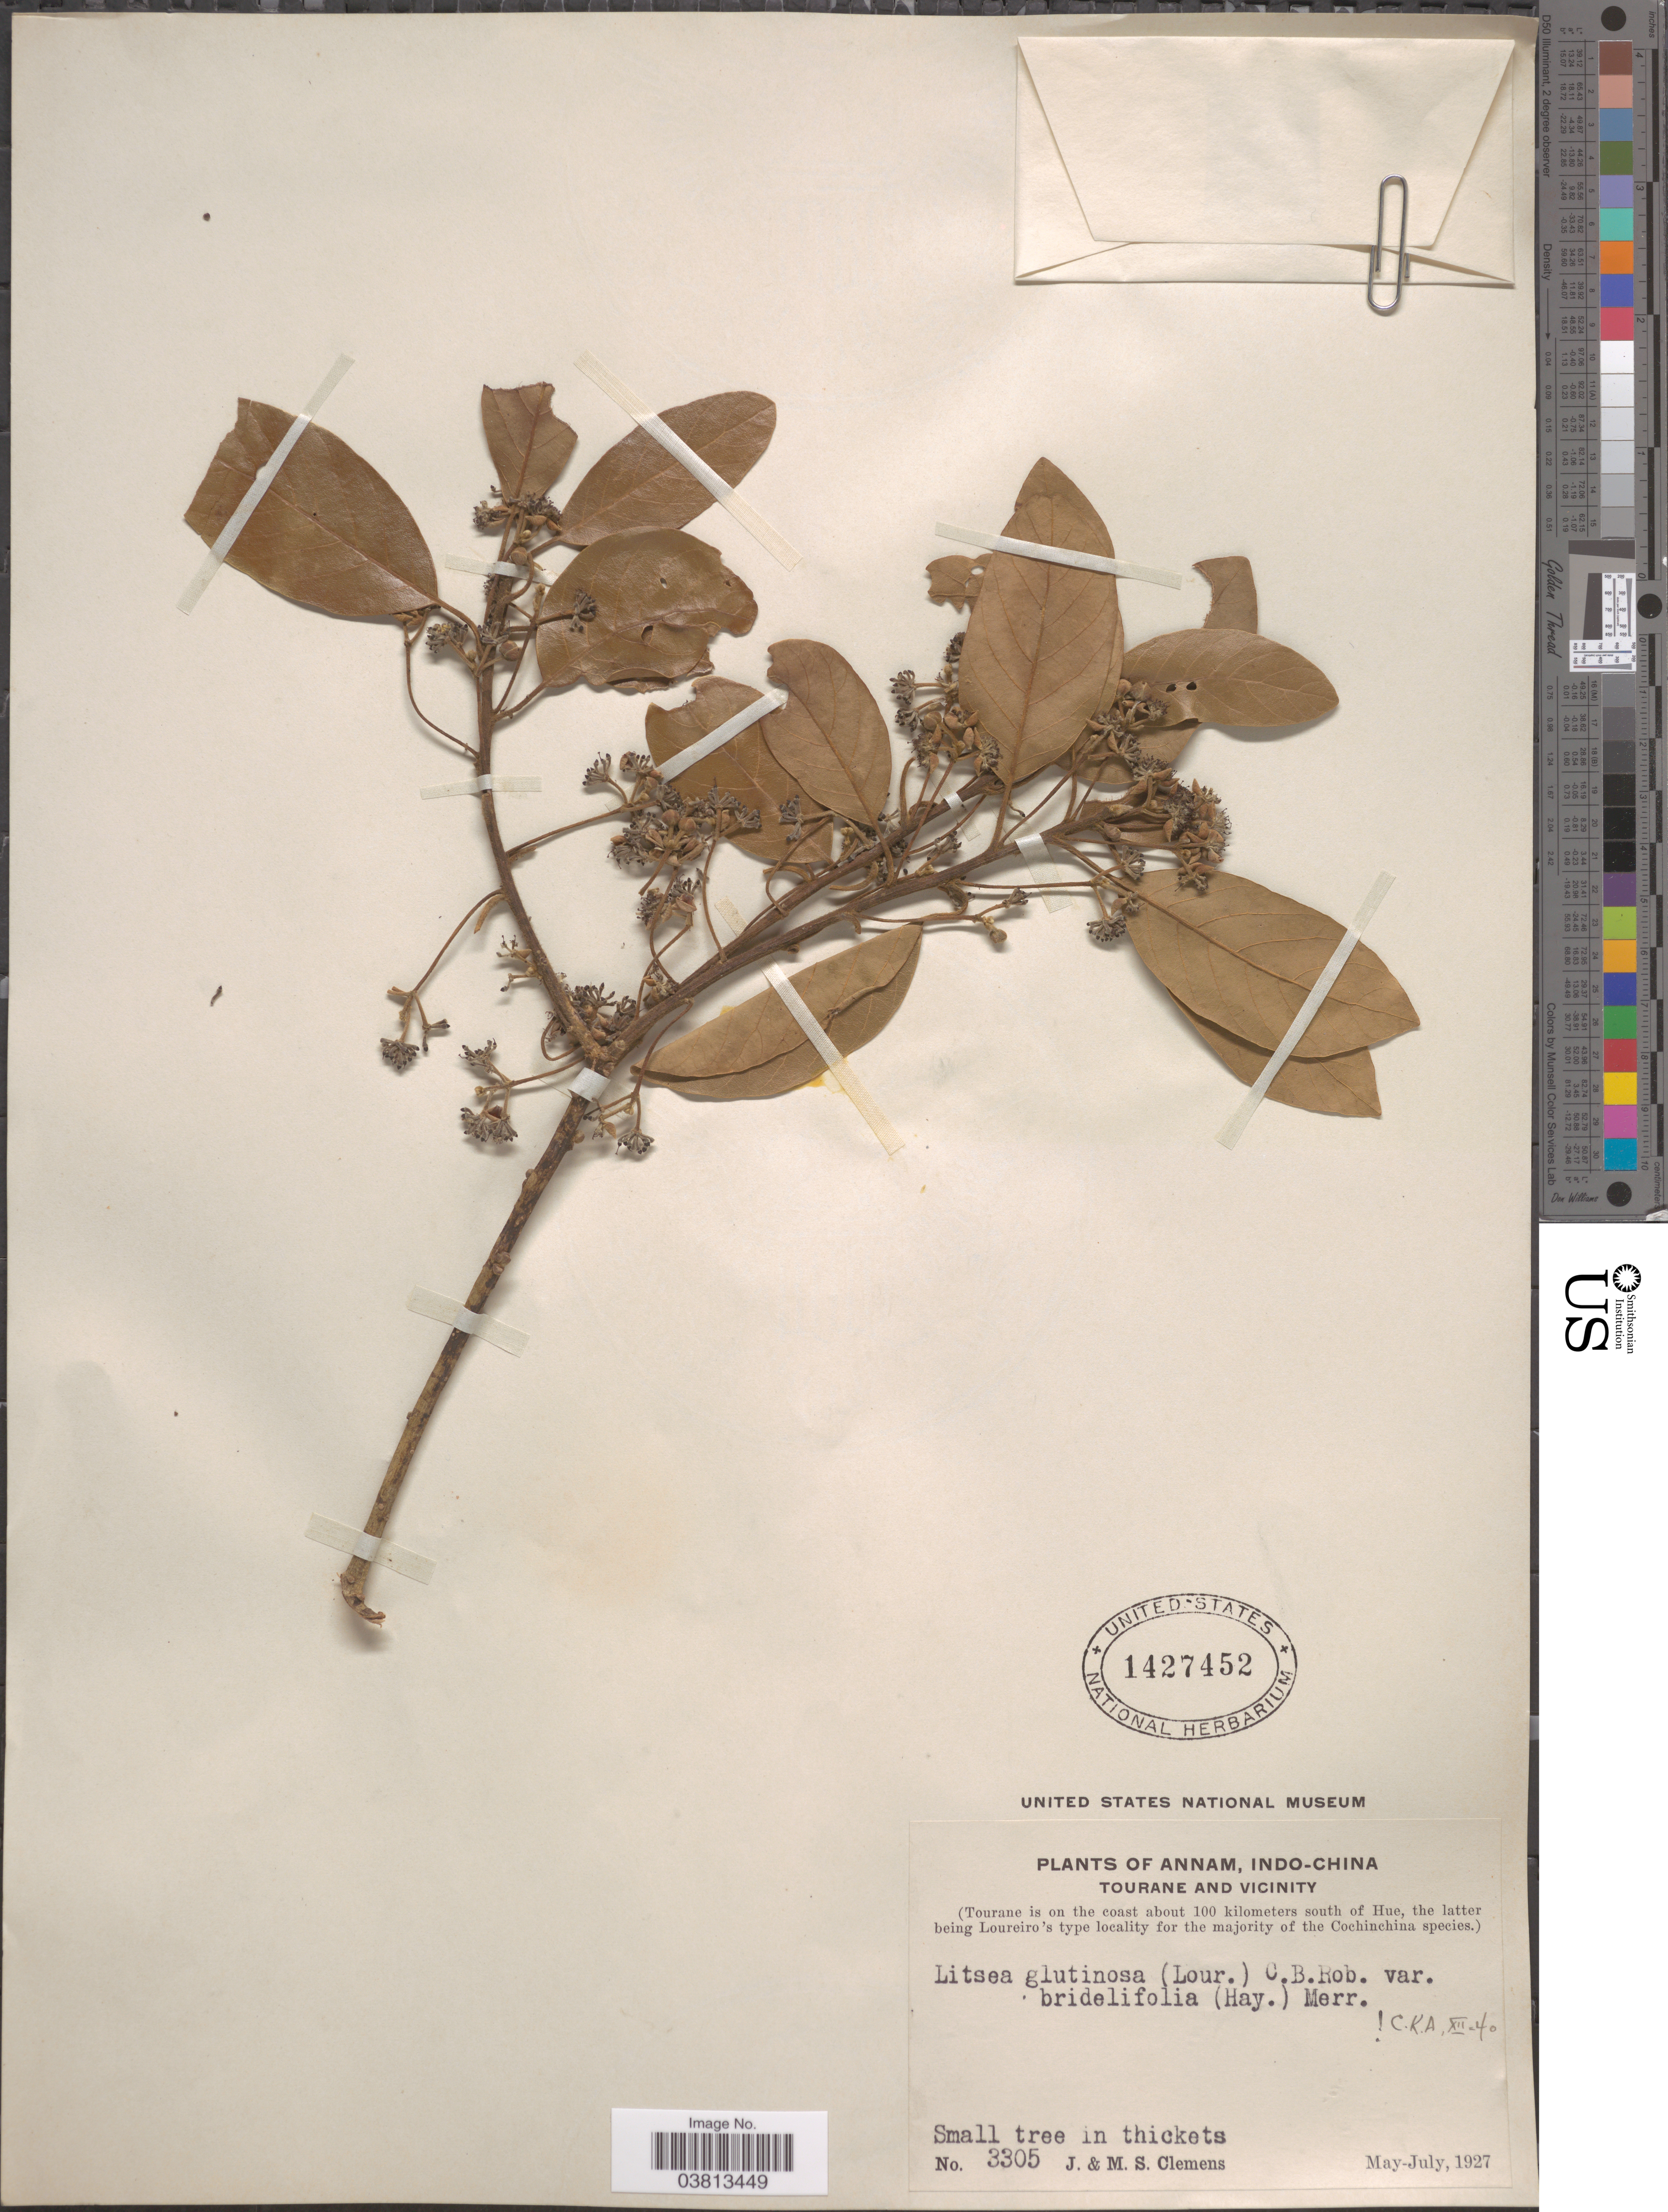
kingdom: Plantae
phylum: Tracheophyta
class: Magnoliopsida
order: Laurales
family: Lauraceae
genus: Litsea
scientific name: Litsea glutinosa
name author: (Lour.) C.B. Rob.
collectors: J. Clemens & M. S. Clemens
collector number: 3305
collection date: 1927-05/1927-07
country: Vietnam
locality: Annam, Indo-China. Tourane and Vicinity. Tourane is on the coast 100 kilometers south of Hue.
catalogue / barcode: US 1427452